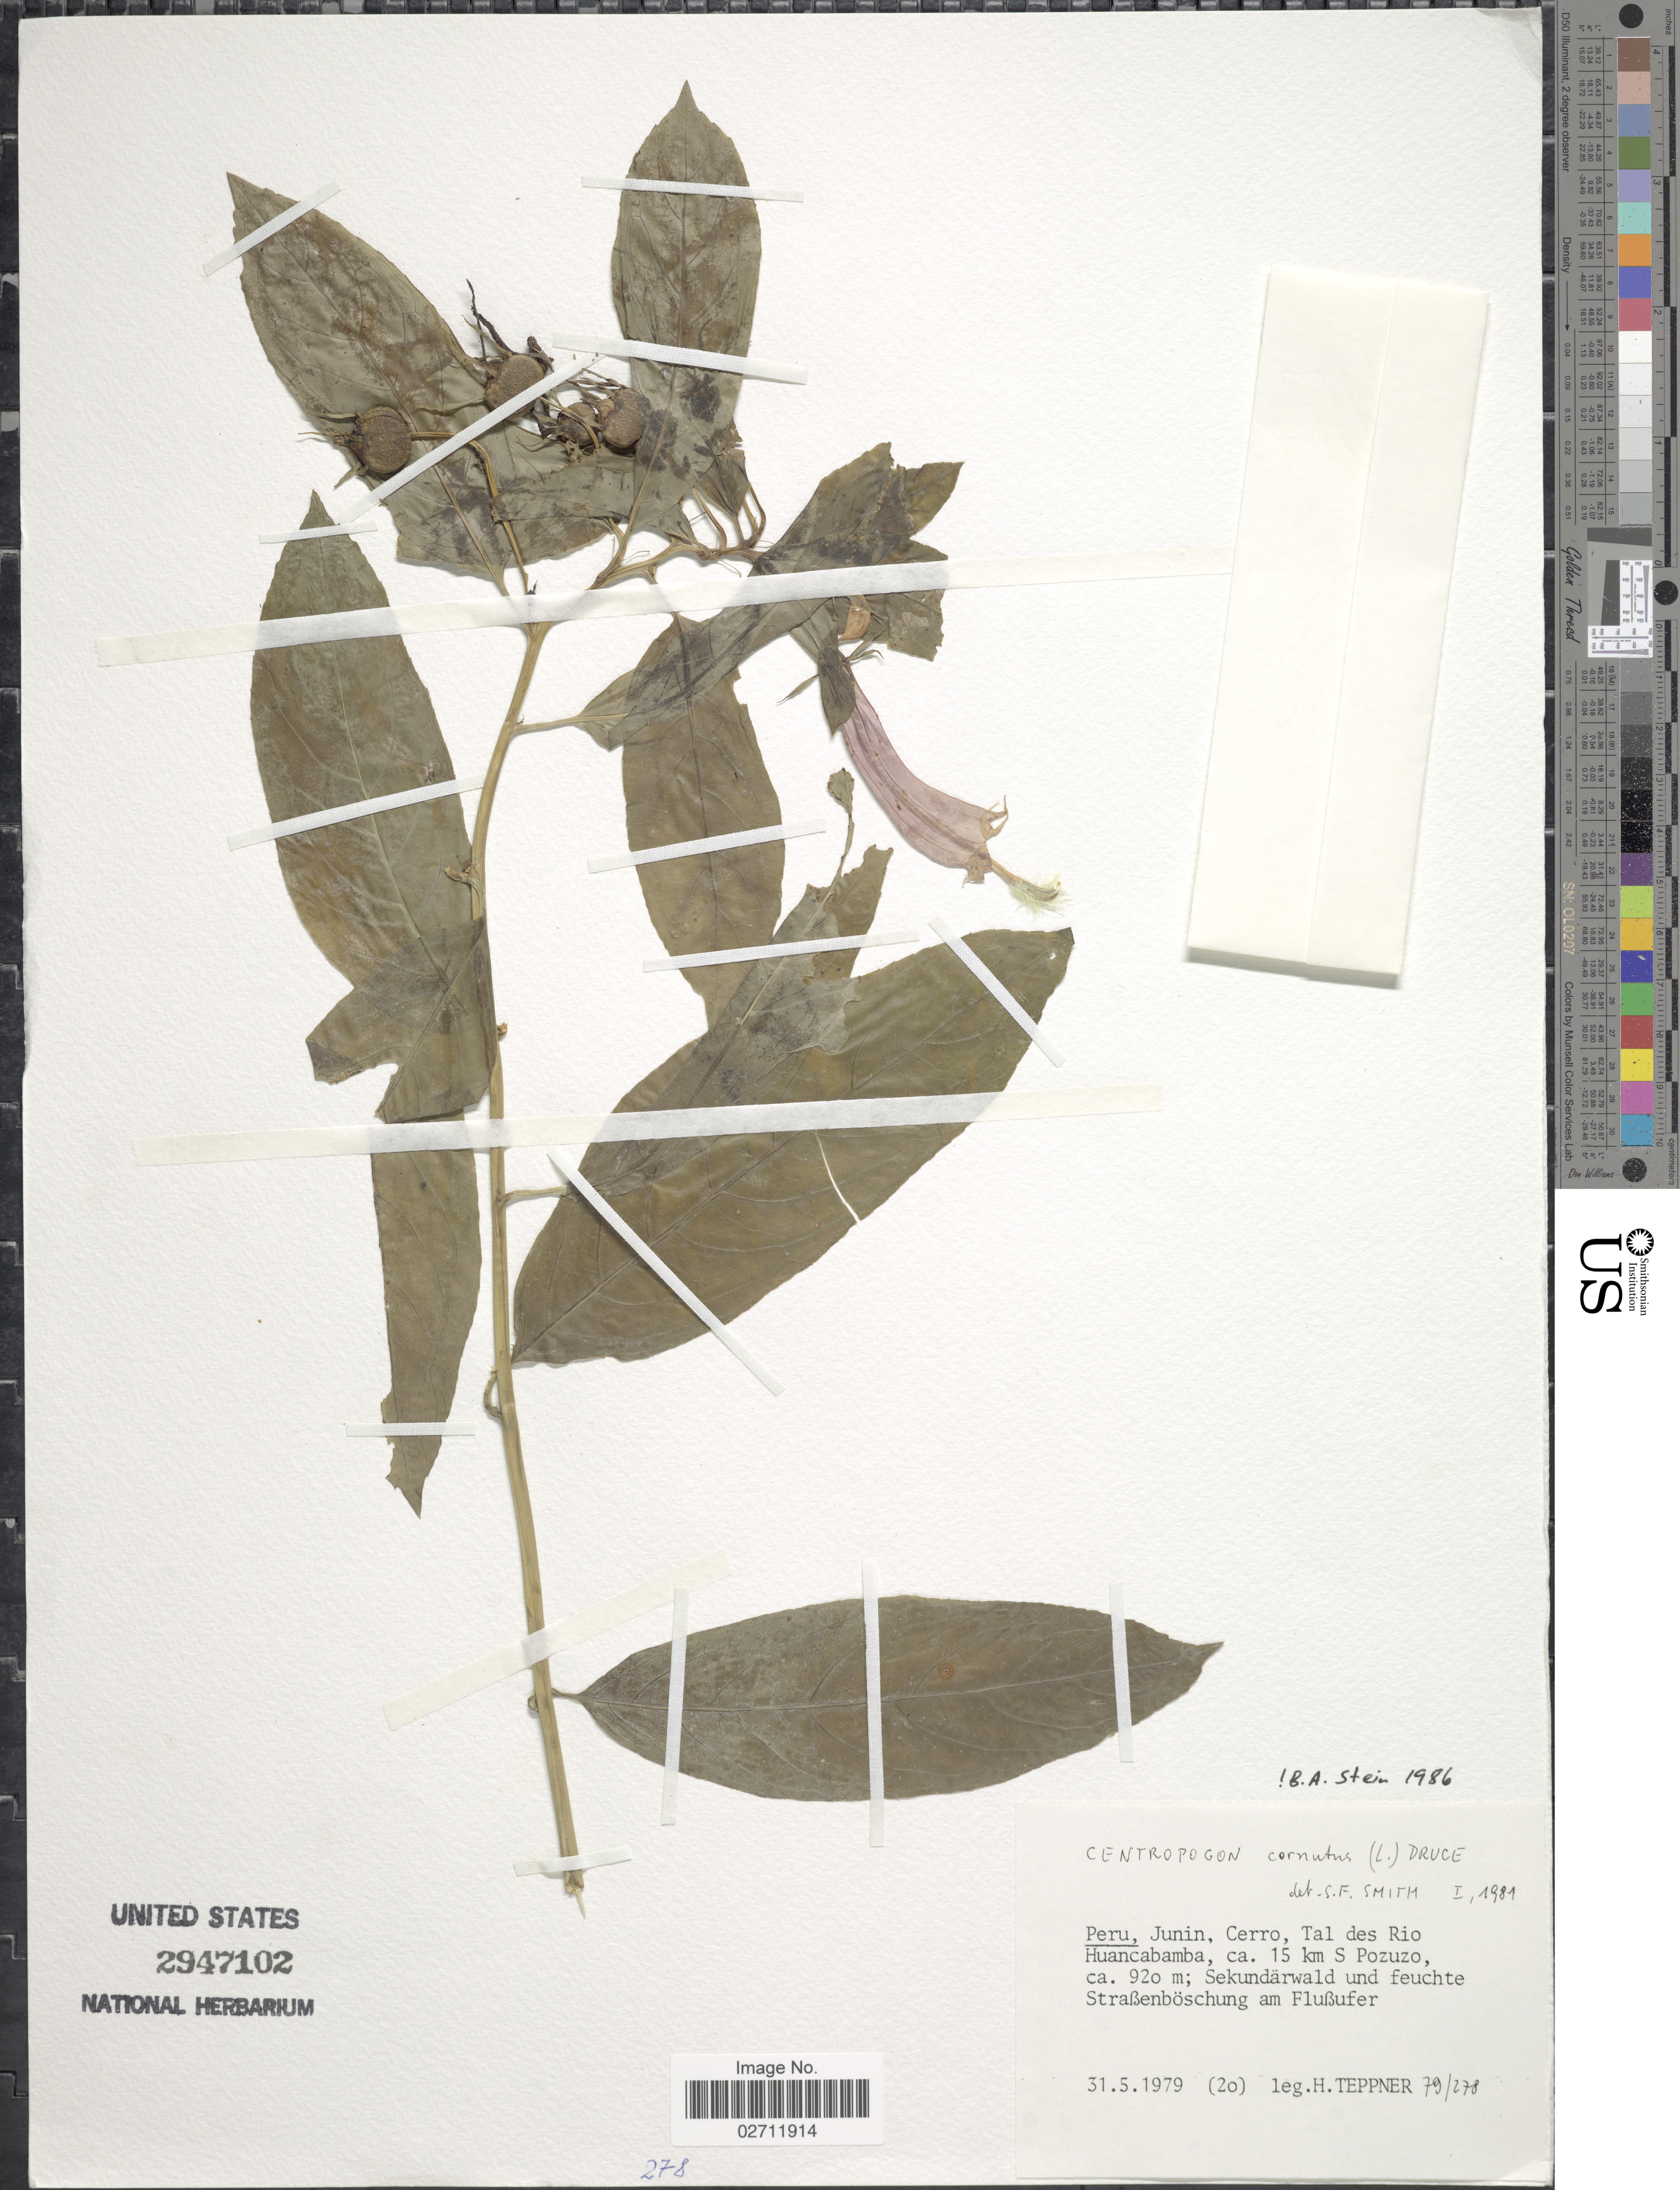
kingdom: Plantae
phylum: Tracheophyta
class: Magnoliopsida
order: Asterales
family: Campanulaceae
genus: Centropogon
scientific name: Centropogon cornutus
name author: (L.) Druce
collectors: H. Teppner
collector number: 20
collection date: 1979-05-31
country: Peru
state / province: Junín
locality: Cerro, Tal des Rio Huancabamba, ca. 15 km S Pozuzo.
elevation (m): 920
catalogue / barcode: US 2947102